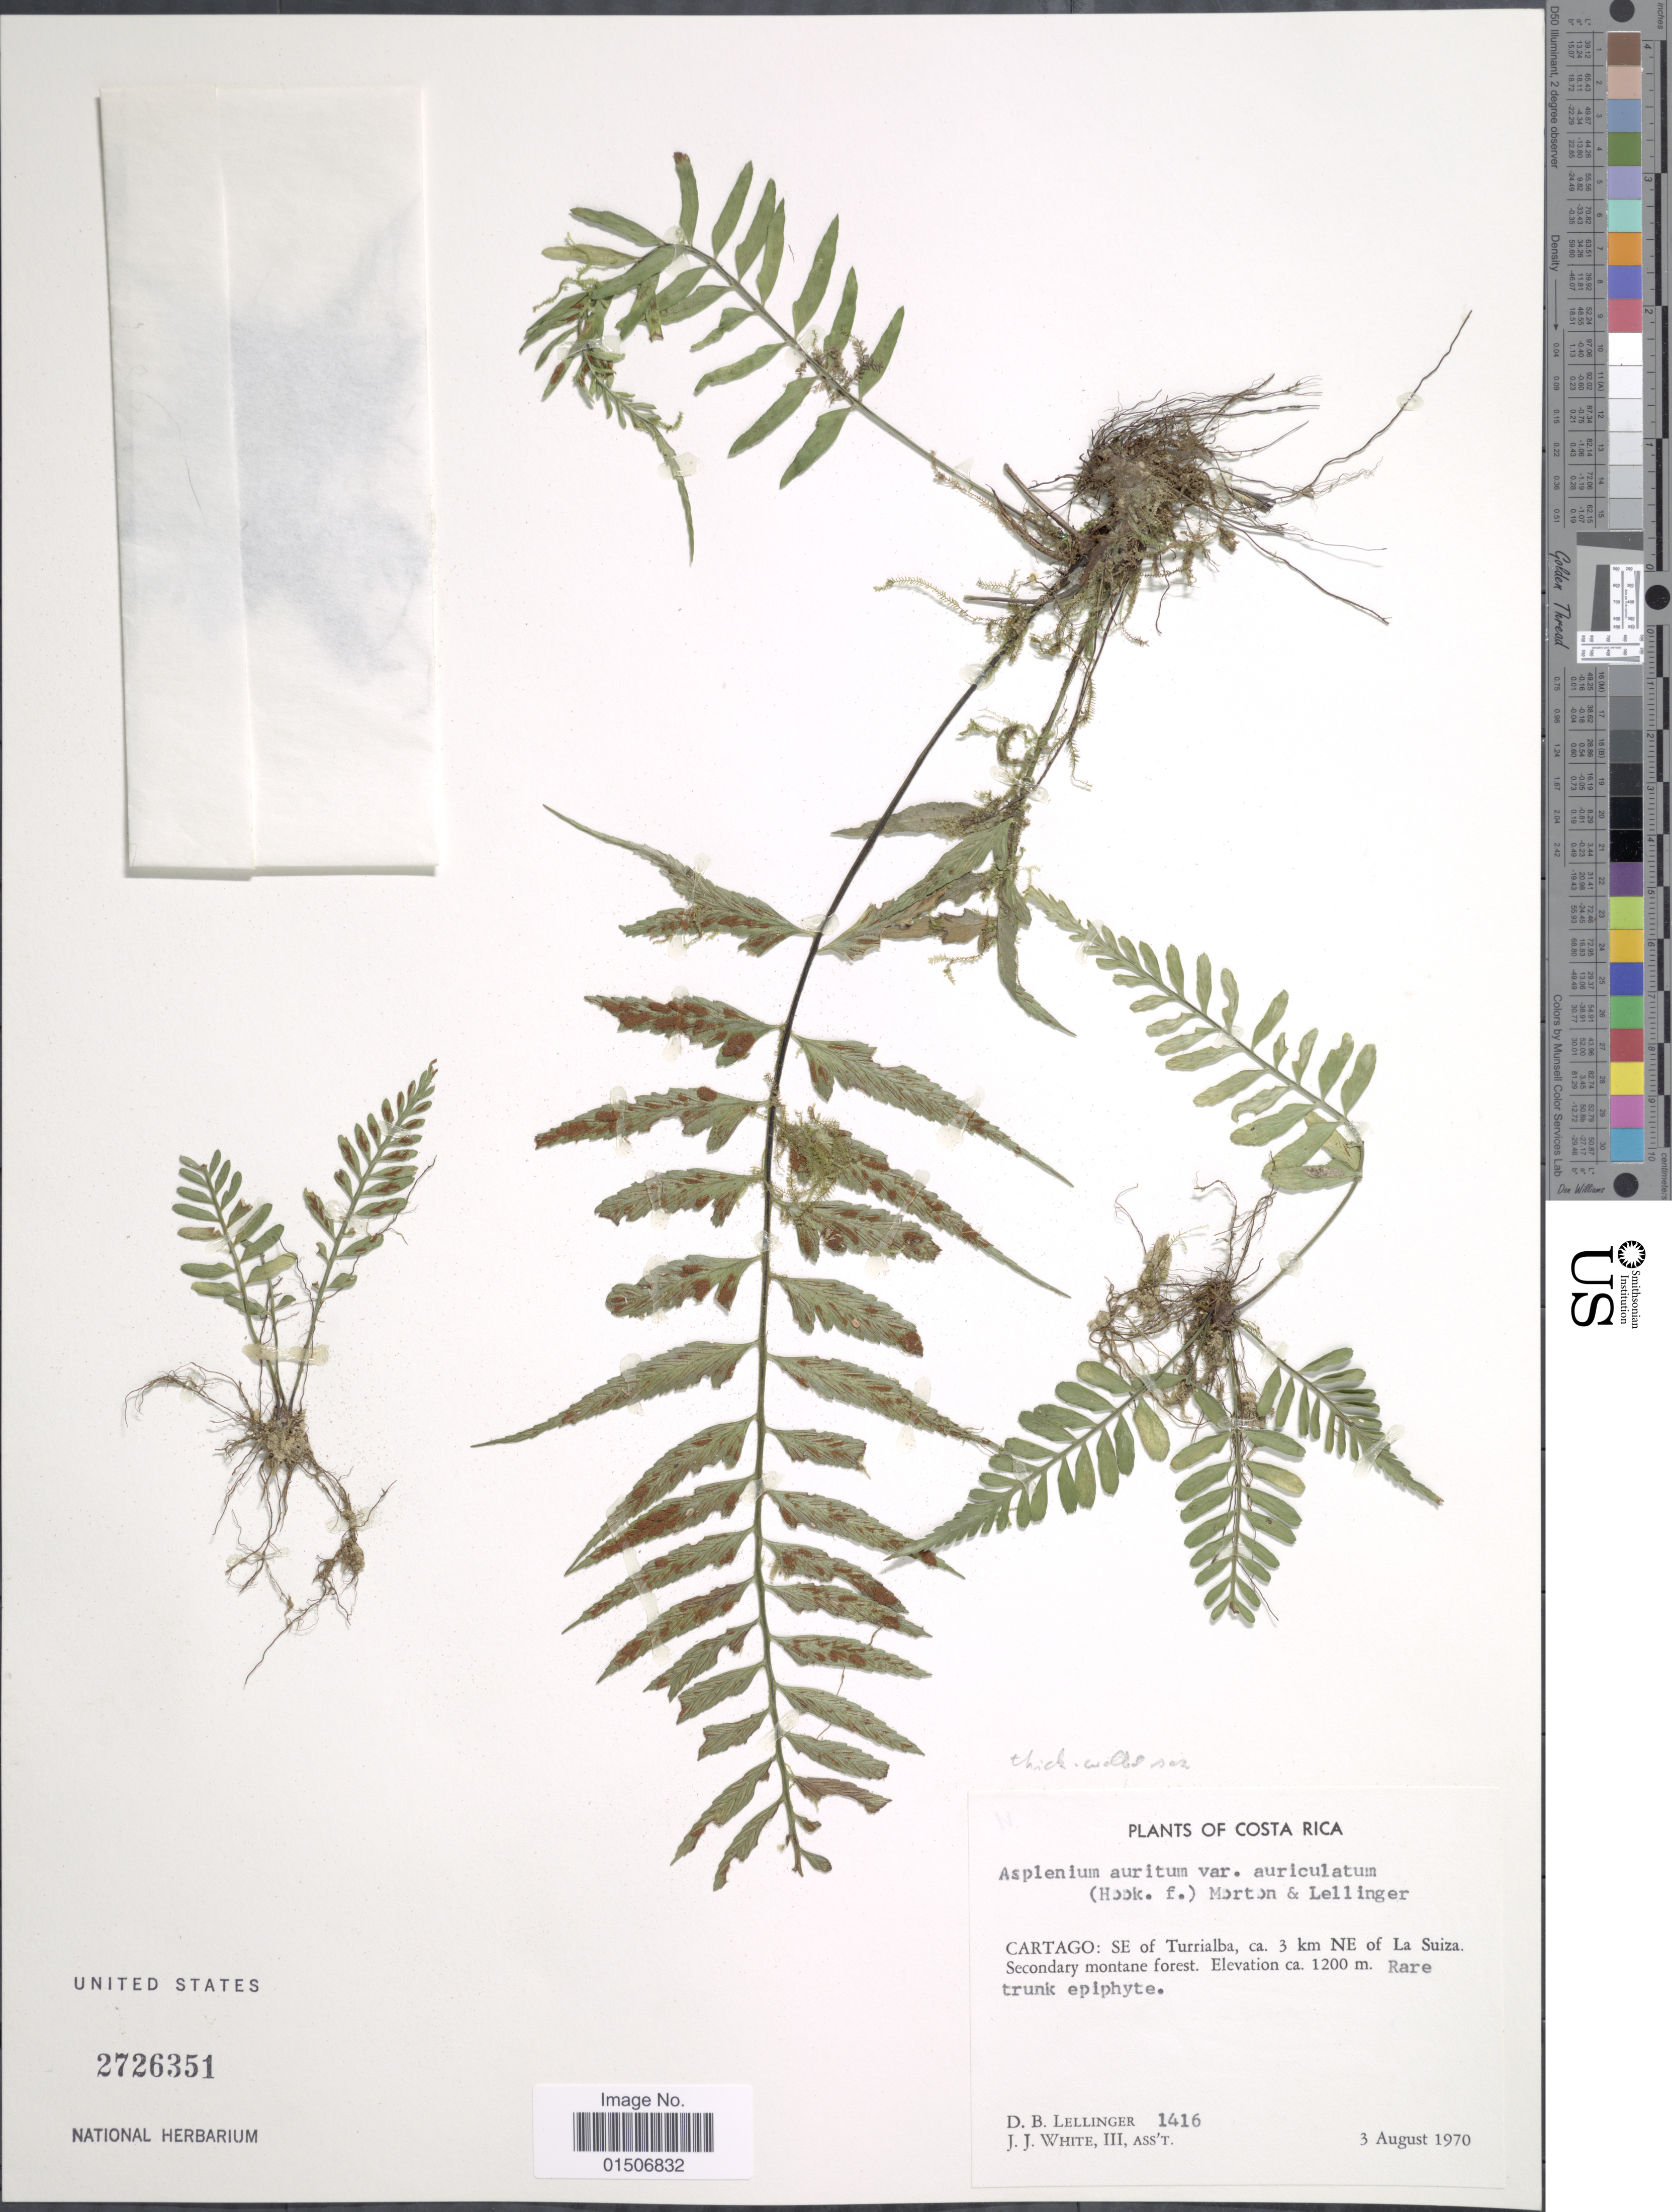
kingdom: Plantae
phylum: Tracheophyta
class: Polypodiopsida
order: Polypodiales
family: Aspleniaceae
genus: Asplenium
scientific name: Asplenium levyi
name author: E. Fourn.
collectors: D. B. Lellinger & J. J. White III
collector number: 1416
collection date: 1970-08-03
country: Costa Rica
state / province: Cartago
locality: SE of Turrialba, ca 3 km NE of La Suiza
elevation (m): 1200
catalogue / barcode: US 2726351